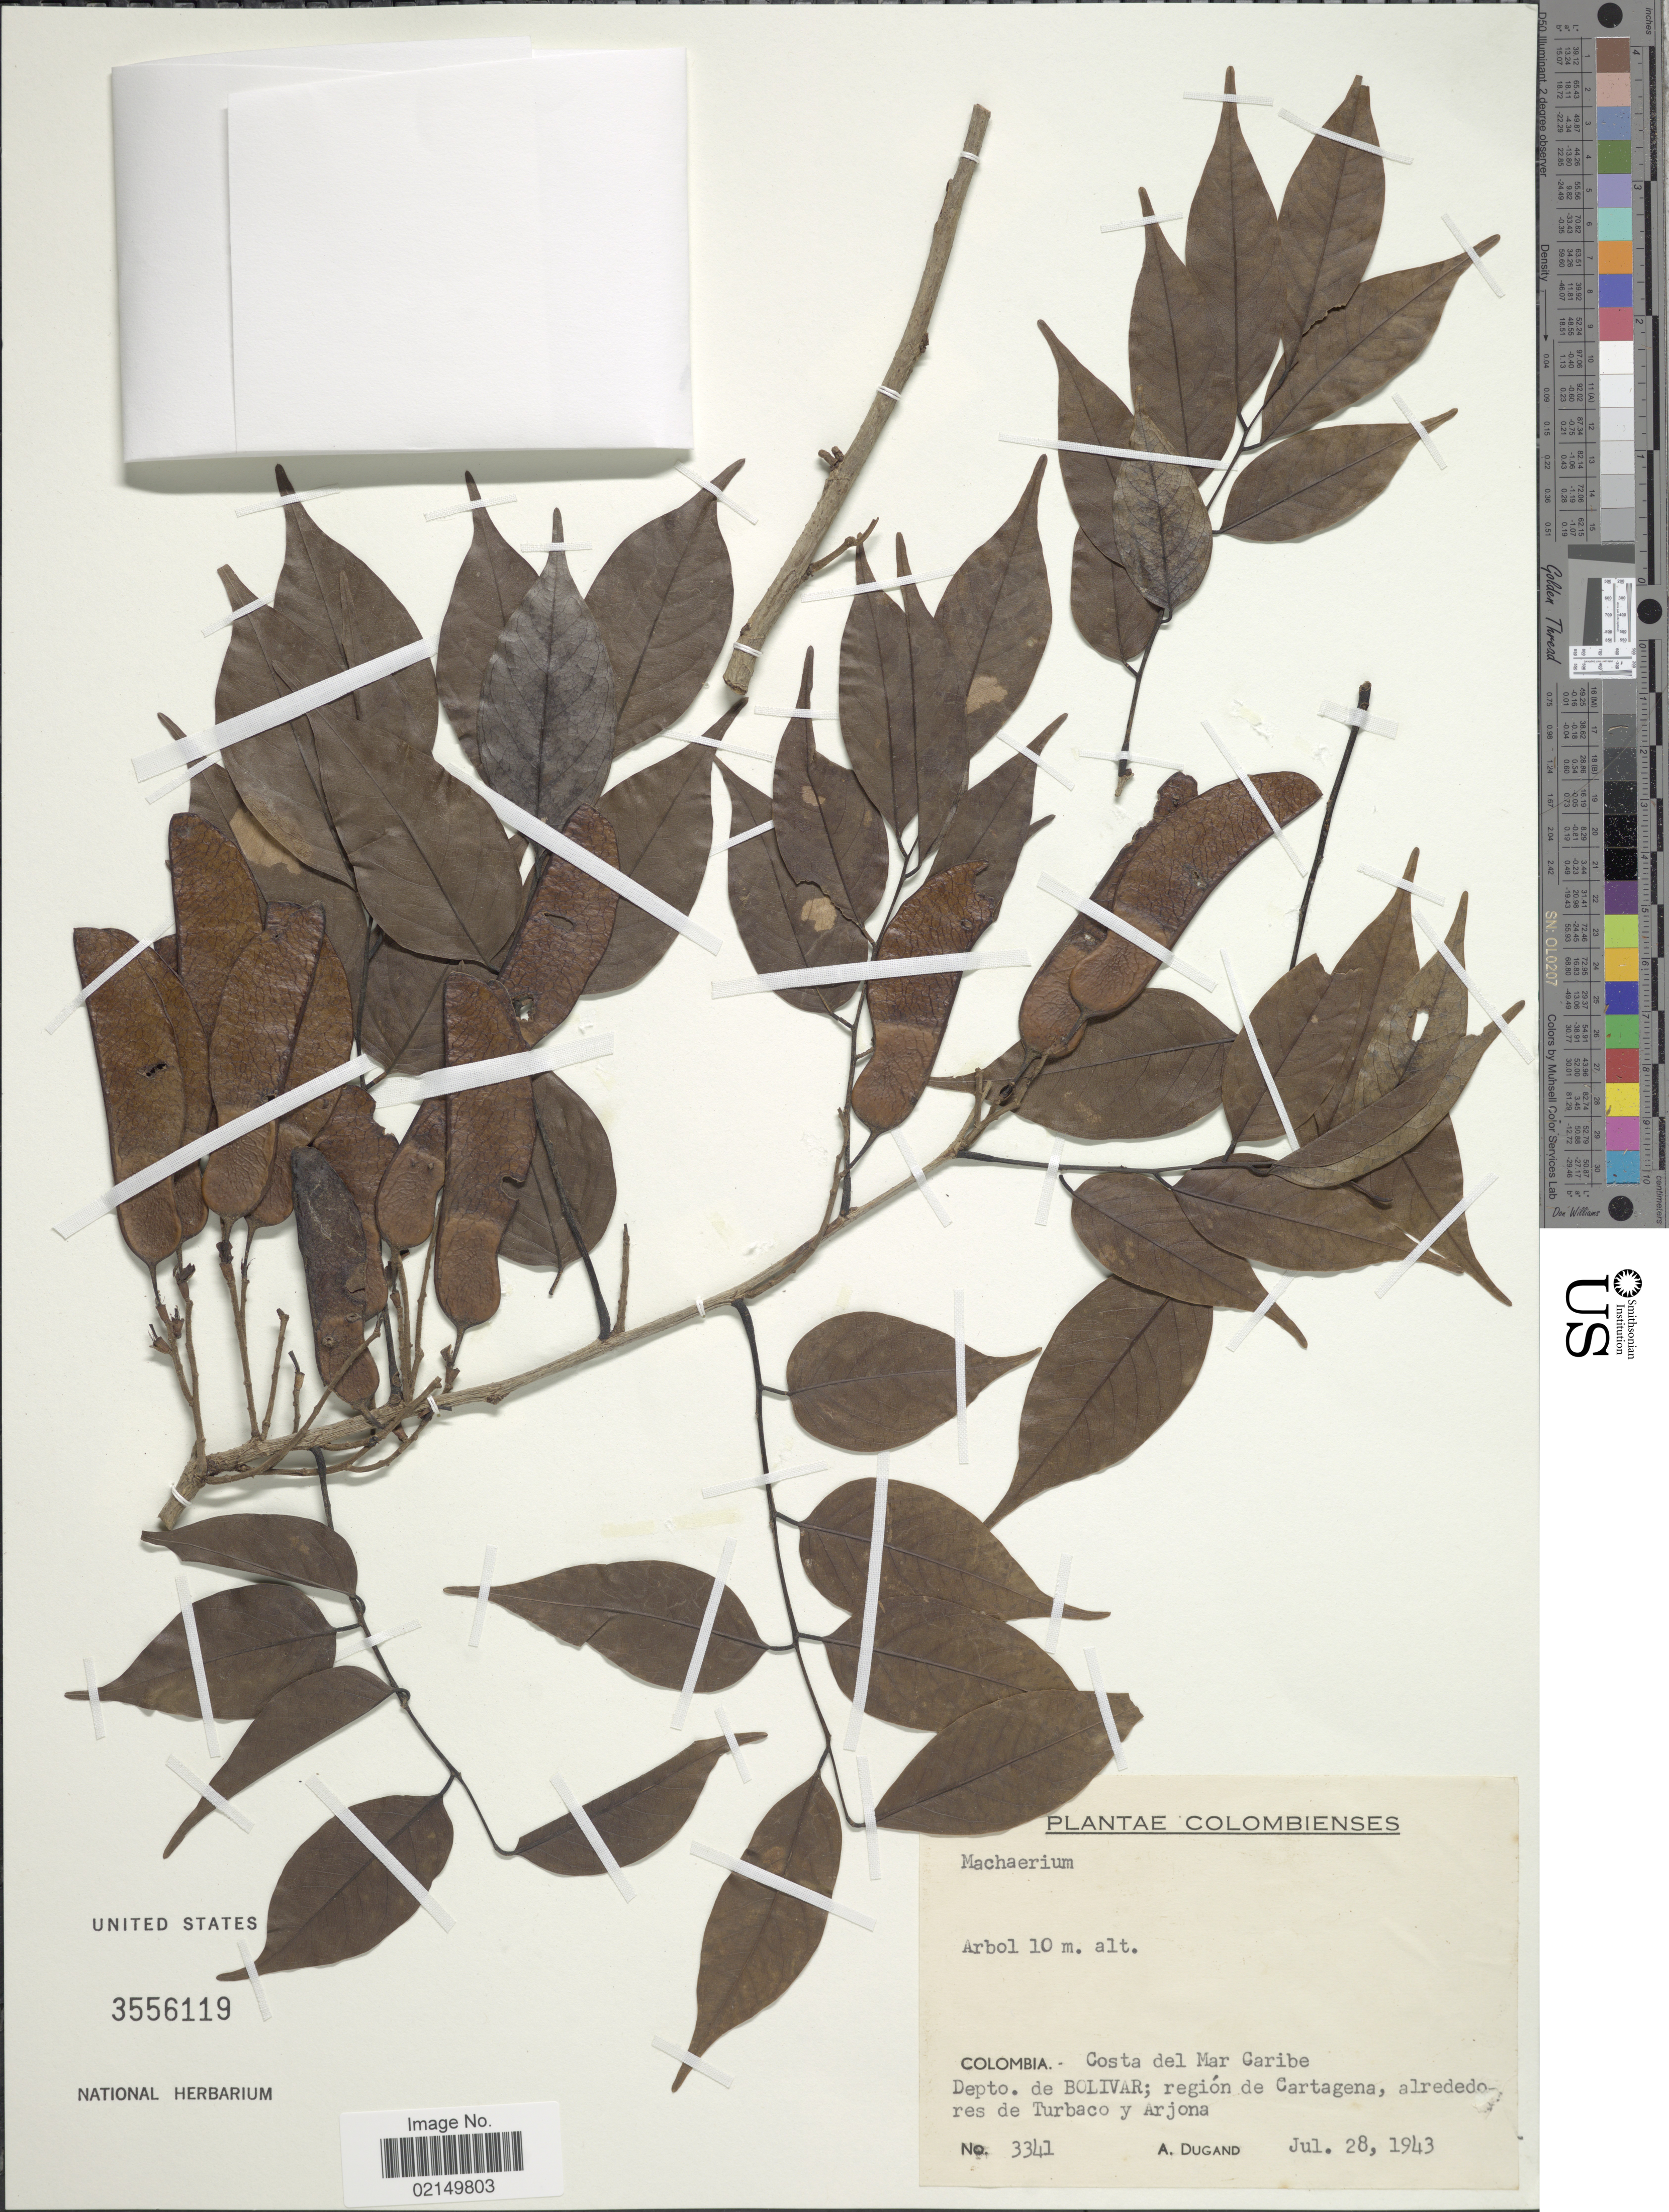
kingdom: Plantae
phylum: Tracheophyta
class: Magnoliopsida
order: Fabales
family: Fabaceae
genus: Machaerium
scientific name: Machaerium sp.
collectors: A. Dugand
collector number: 3341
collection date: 1943-07-28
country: Colombia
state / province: Bolívar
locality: Colombienses. Colombia.- Costa del Mar Caribe. Depto. de Bolivar; region de Cartagena, alrededores de Turbaco y Arjona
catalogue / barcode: US 3556119